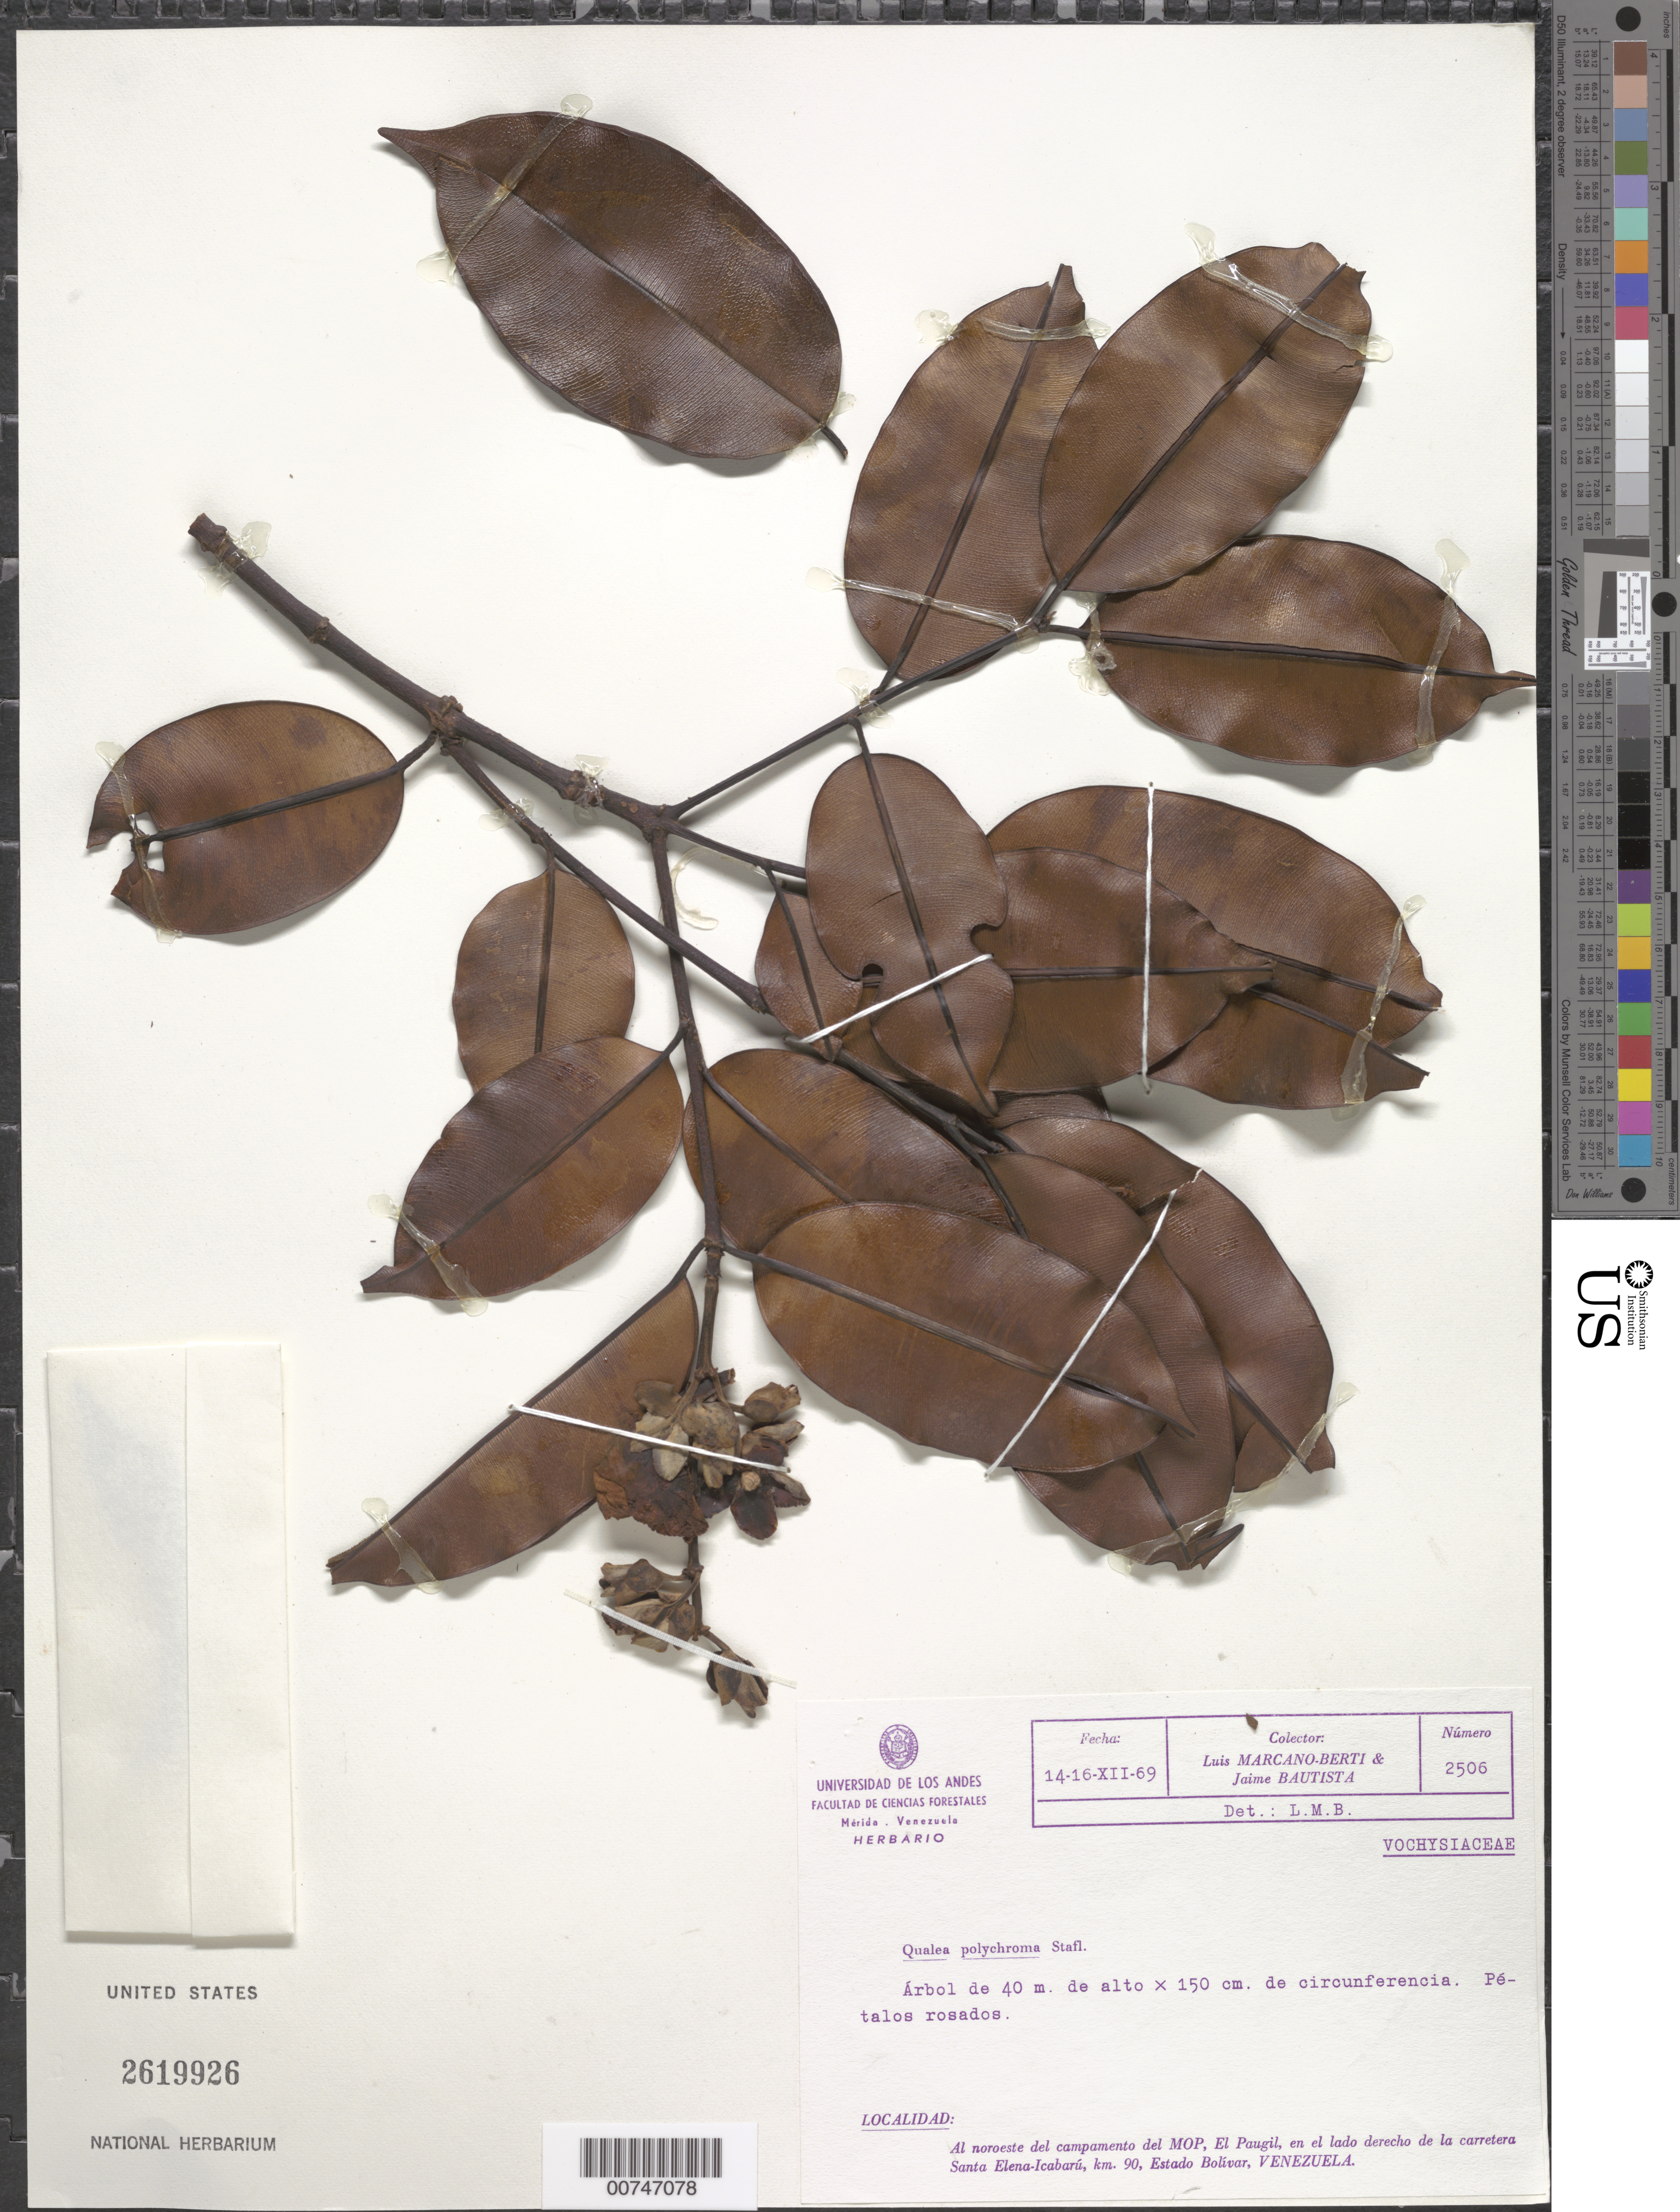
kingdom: Plantae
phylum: Tracheophyta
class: Magnoliopsida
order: Myrtales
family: Vochysiaceae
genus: Qualea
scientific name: Qualea polychroma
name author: Stafleu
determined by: Marcano-Berti, L.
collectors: L. Marcano-Berti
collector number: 2506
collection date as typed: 14-Dec-69 to 16-Dec-69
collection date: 1969-12-14/1969-12-16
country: Venezuela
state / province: Bolívar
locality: Santa Elena-Icabaru road, km 90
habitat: Along highway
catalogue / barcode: US 2619926